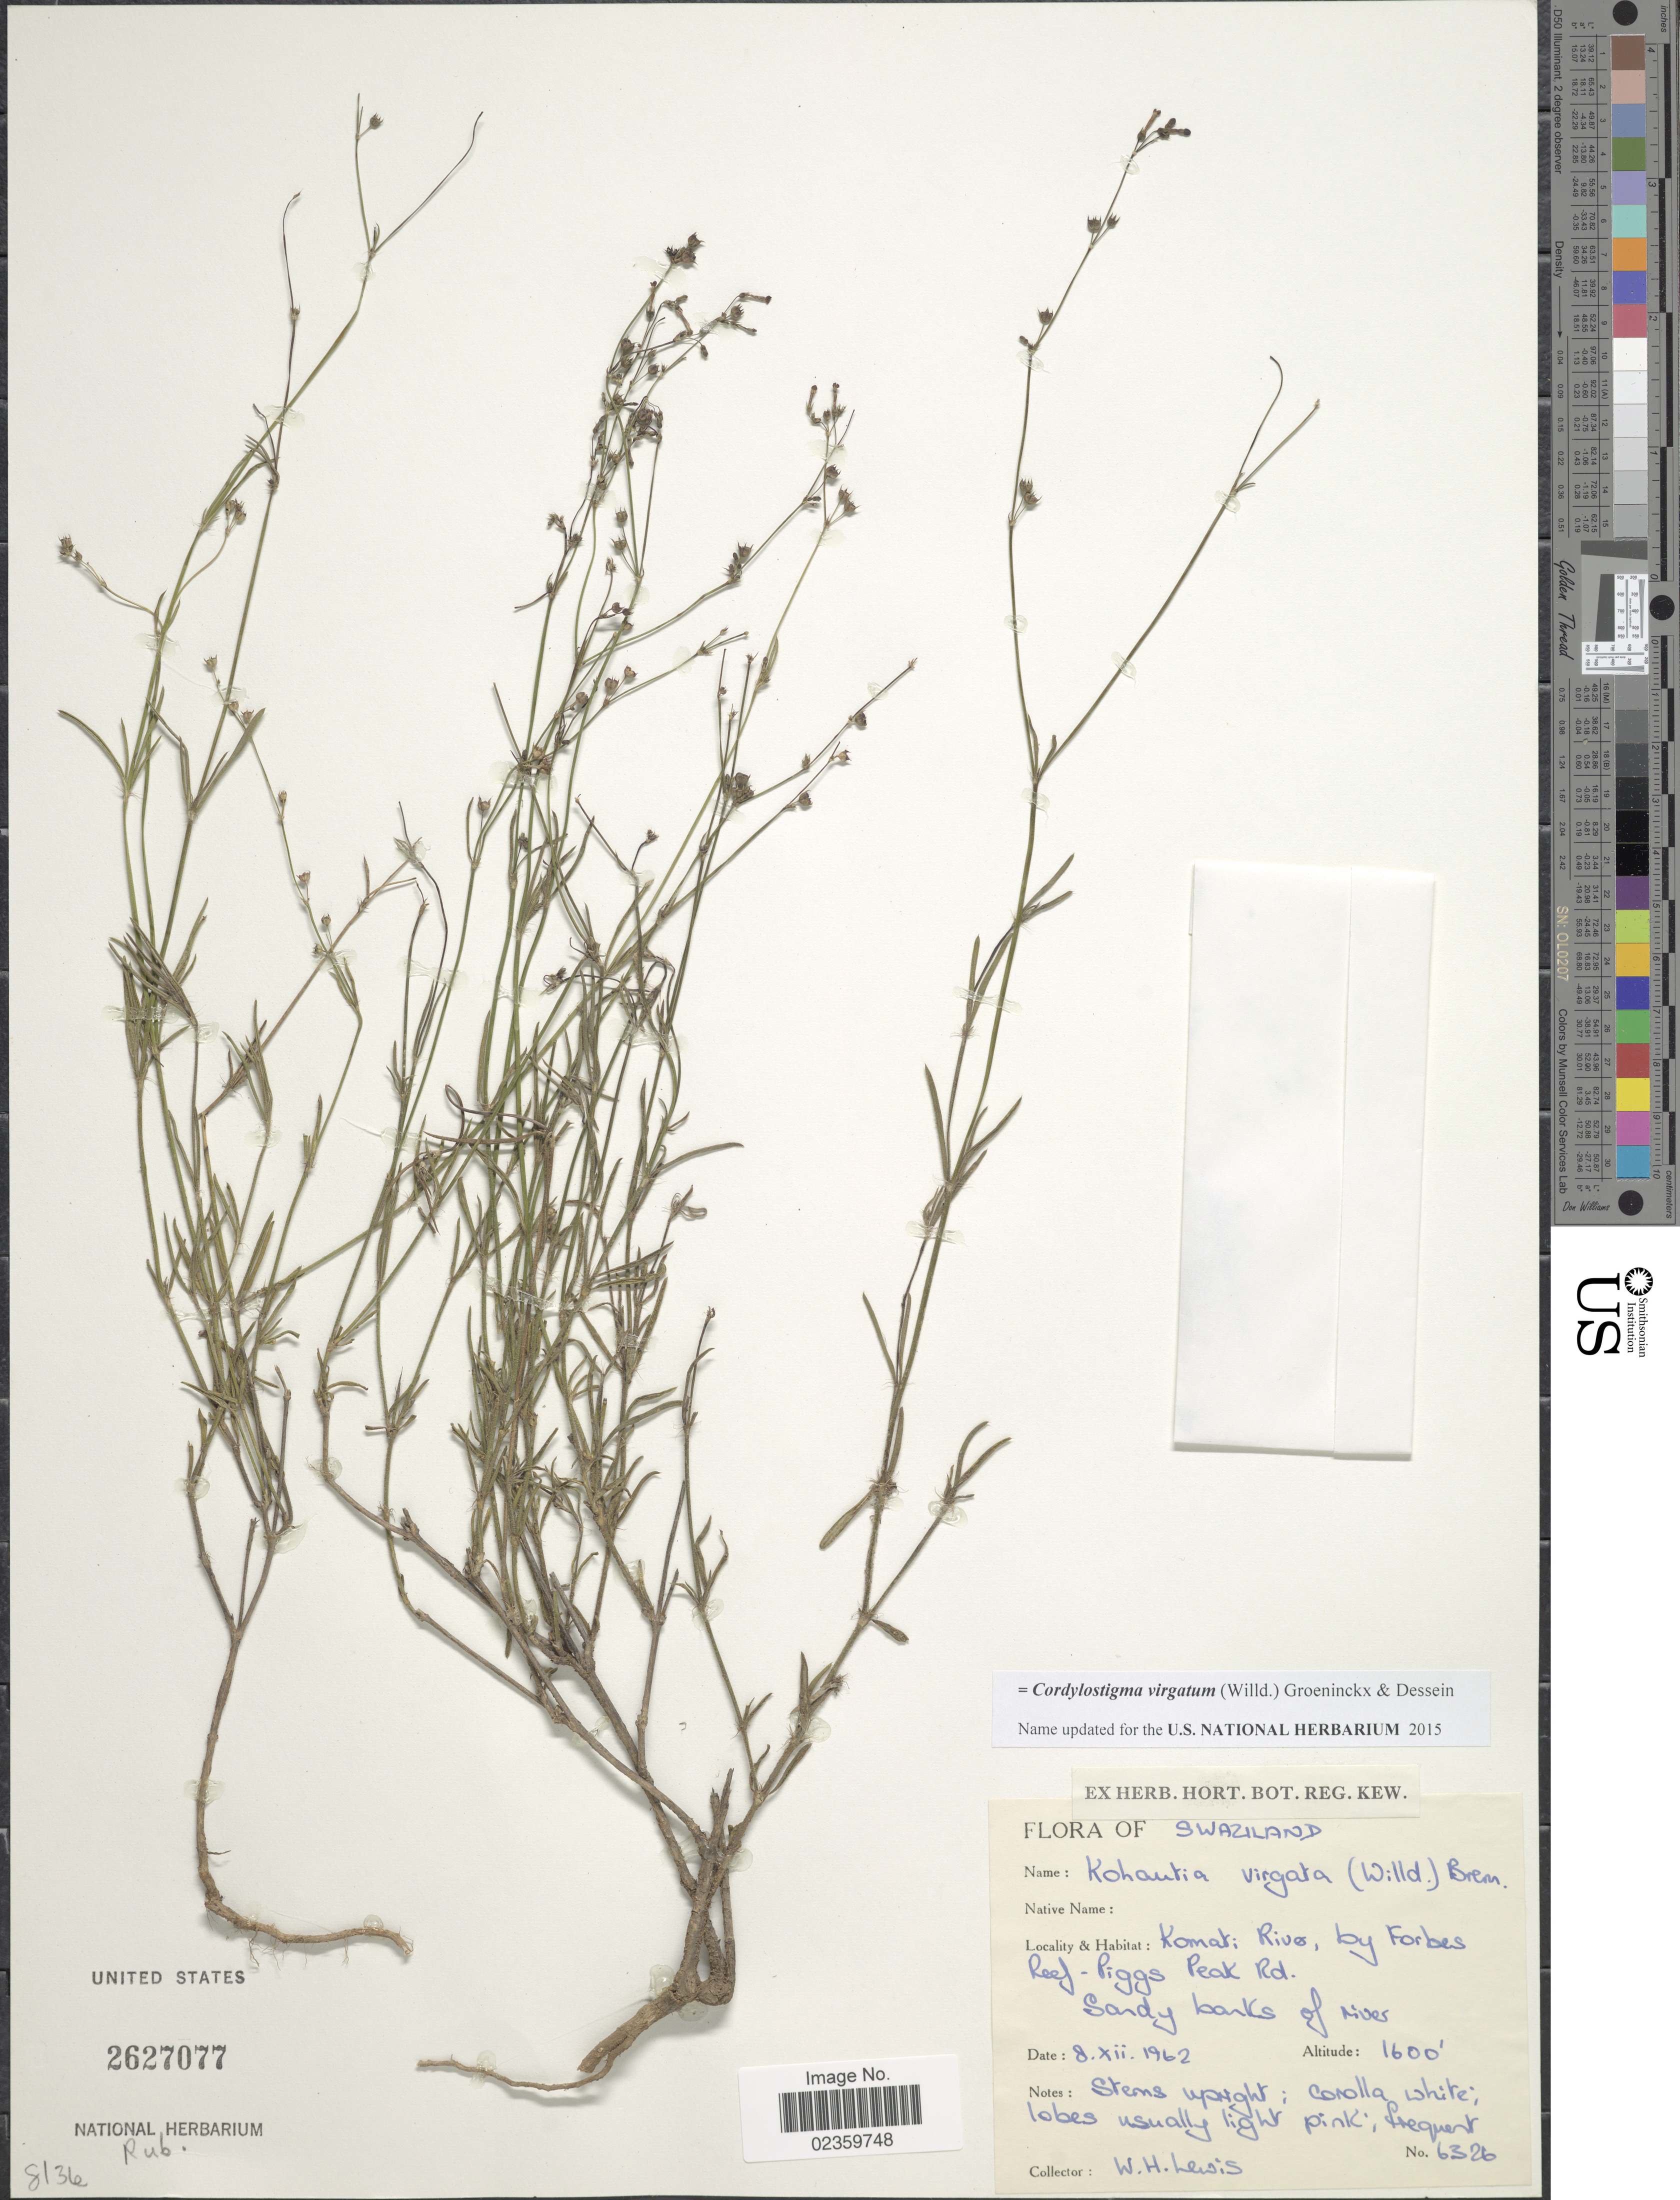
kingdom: Plantae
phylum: Tracheophyta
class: Magnoliopsida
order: Gentianales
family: Rubiaceae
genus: Cordylostigma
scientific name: Cordylostigma virgatum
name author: (Willd.) Groeninckx & Dessein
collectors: W. H. Lewis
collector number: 6326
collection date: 1962-12-08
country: Eswatini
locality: Komat; Rives, by Forbes Reef, Piggs Peak Rd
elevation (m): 488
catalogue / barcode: US 2627077